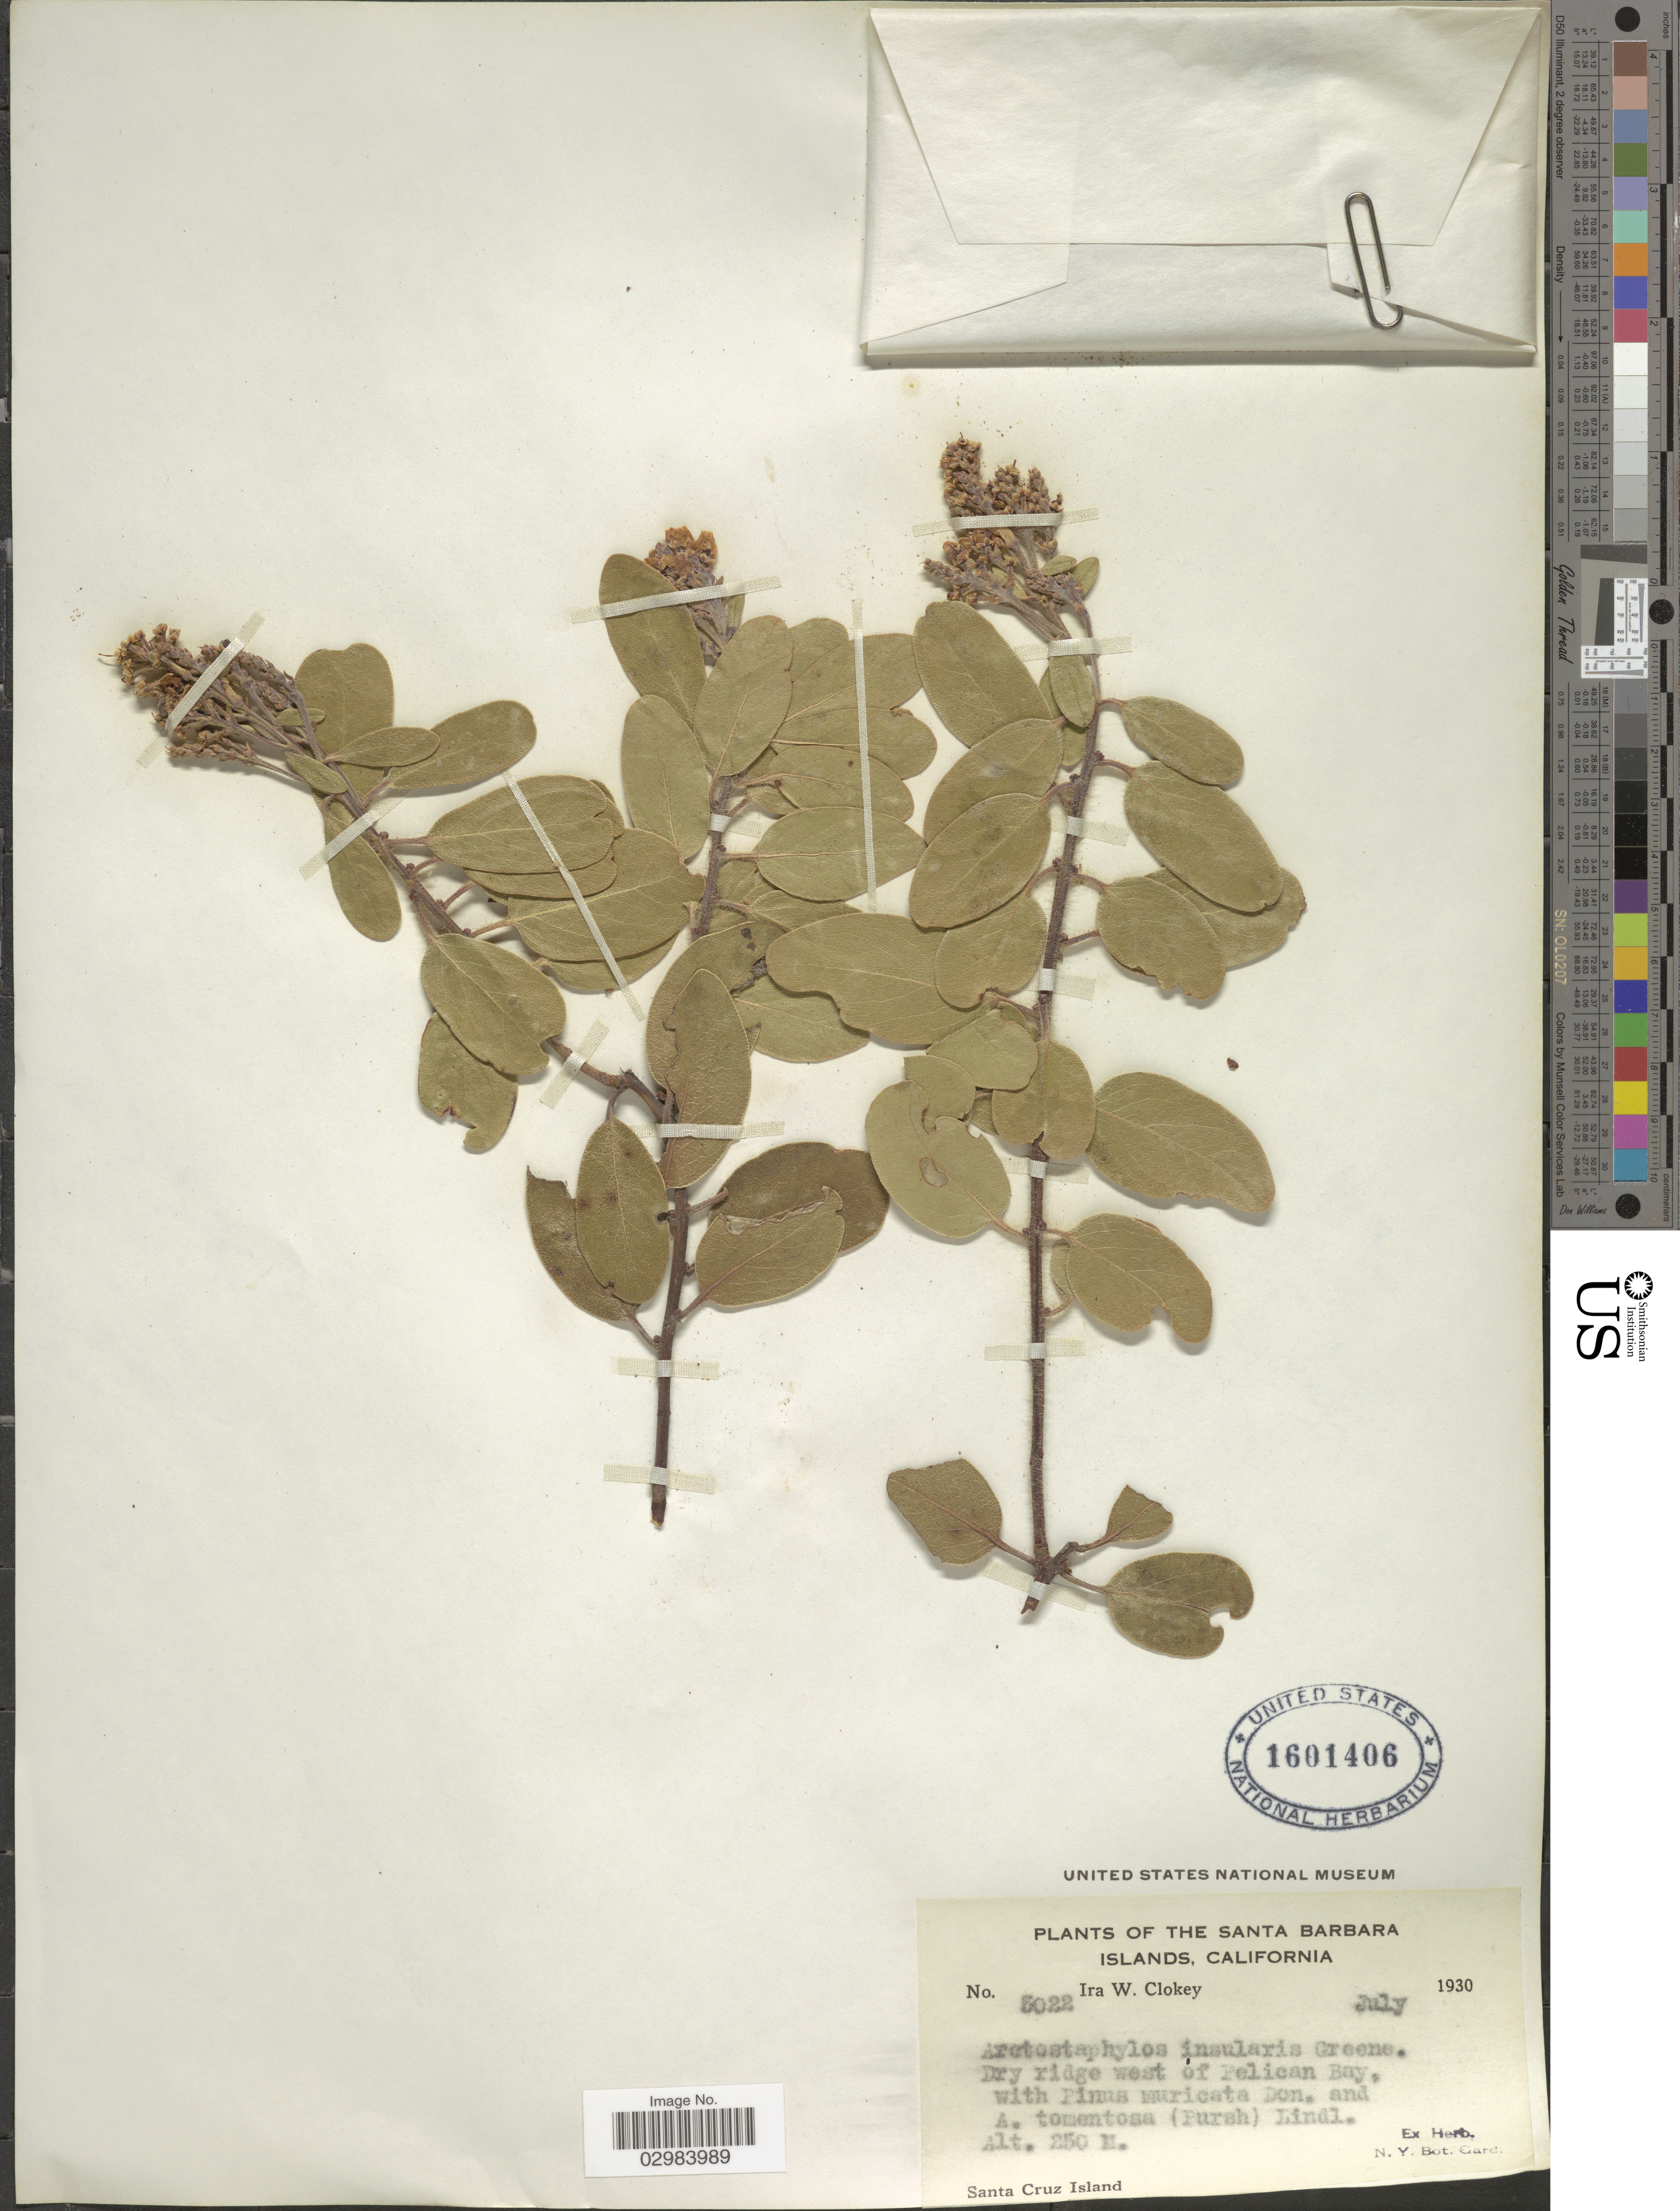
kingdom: Plantae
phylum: Tracheophyta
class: Magnoliopsida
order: Ericales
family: Ericaceae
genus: Arctostaphylos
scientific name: Arctostaphylos insularis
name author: Greene ex Parry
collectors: I. W. Clokey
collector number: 3022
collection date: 1930-07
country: United States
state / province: California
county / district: Santa Barbara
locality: The Santa Barbara Islands, Dry ridge west of Pelican Bay, Santa Cruz Island.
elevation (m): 250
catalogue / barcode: US 1601406